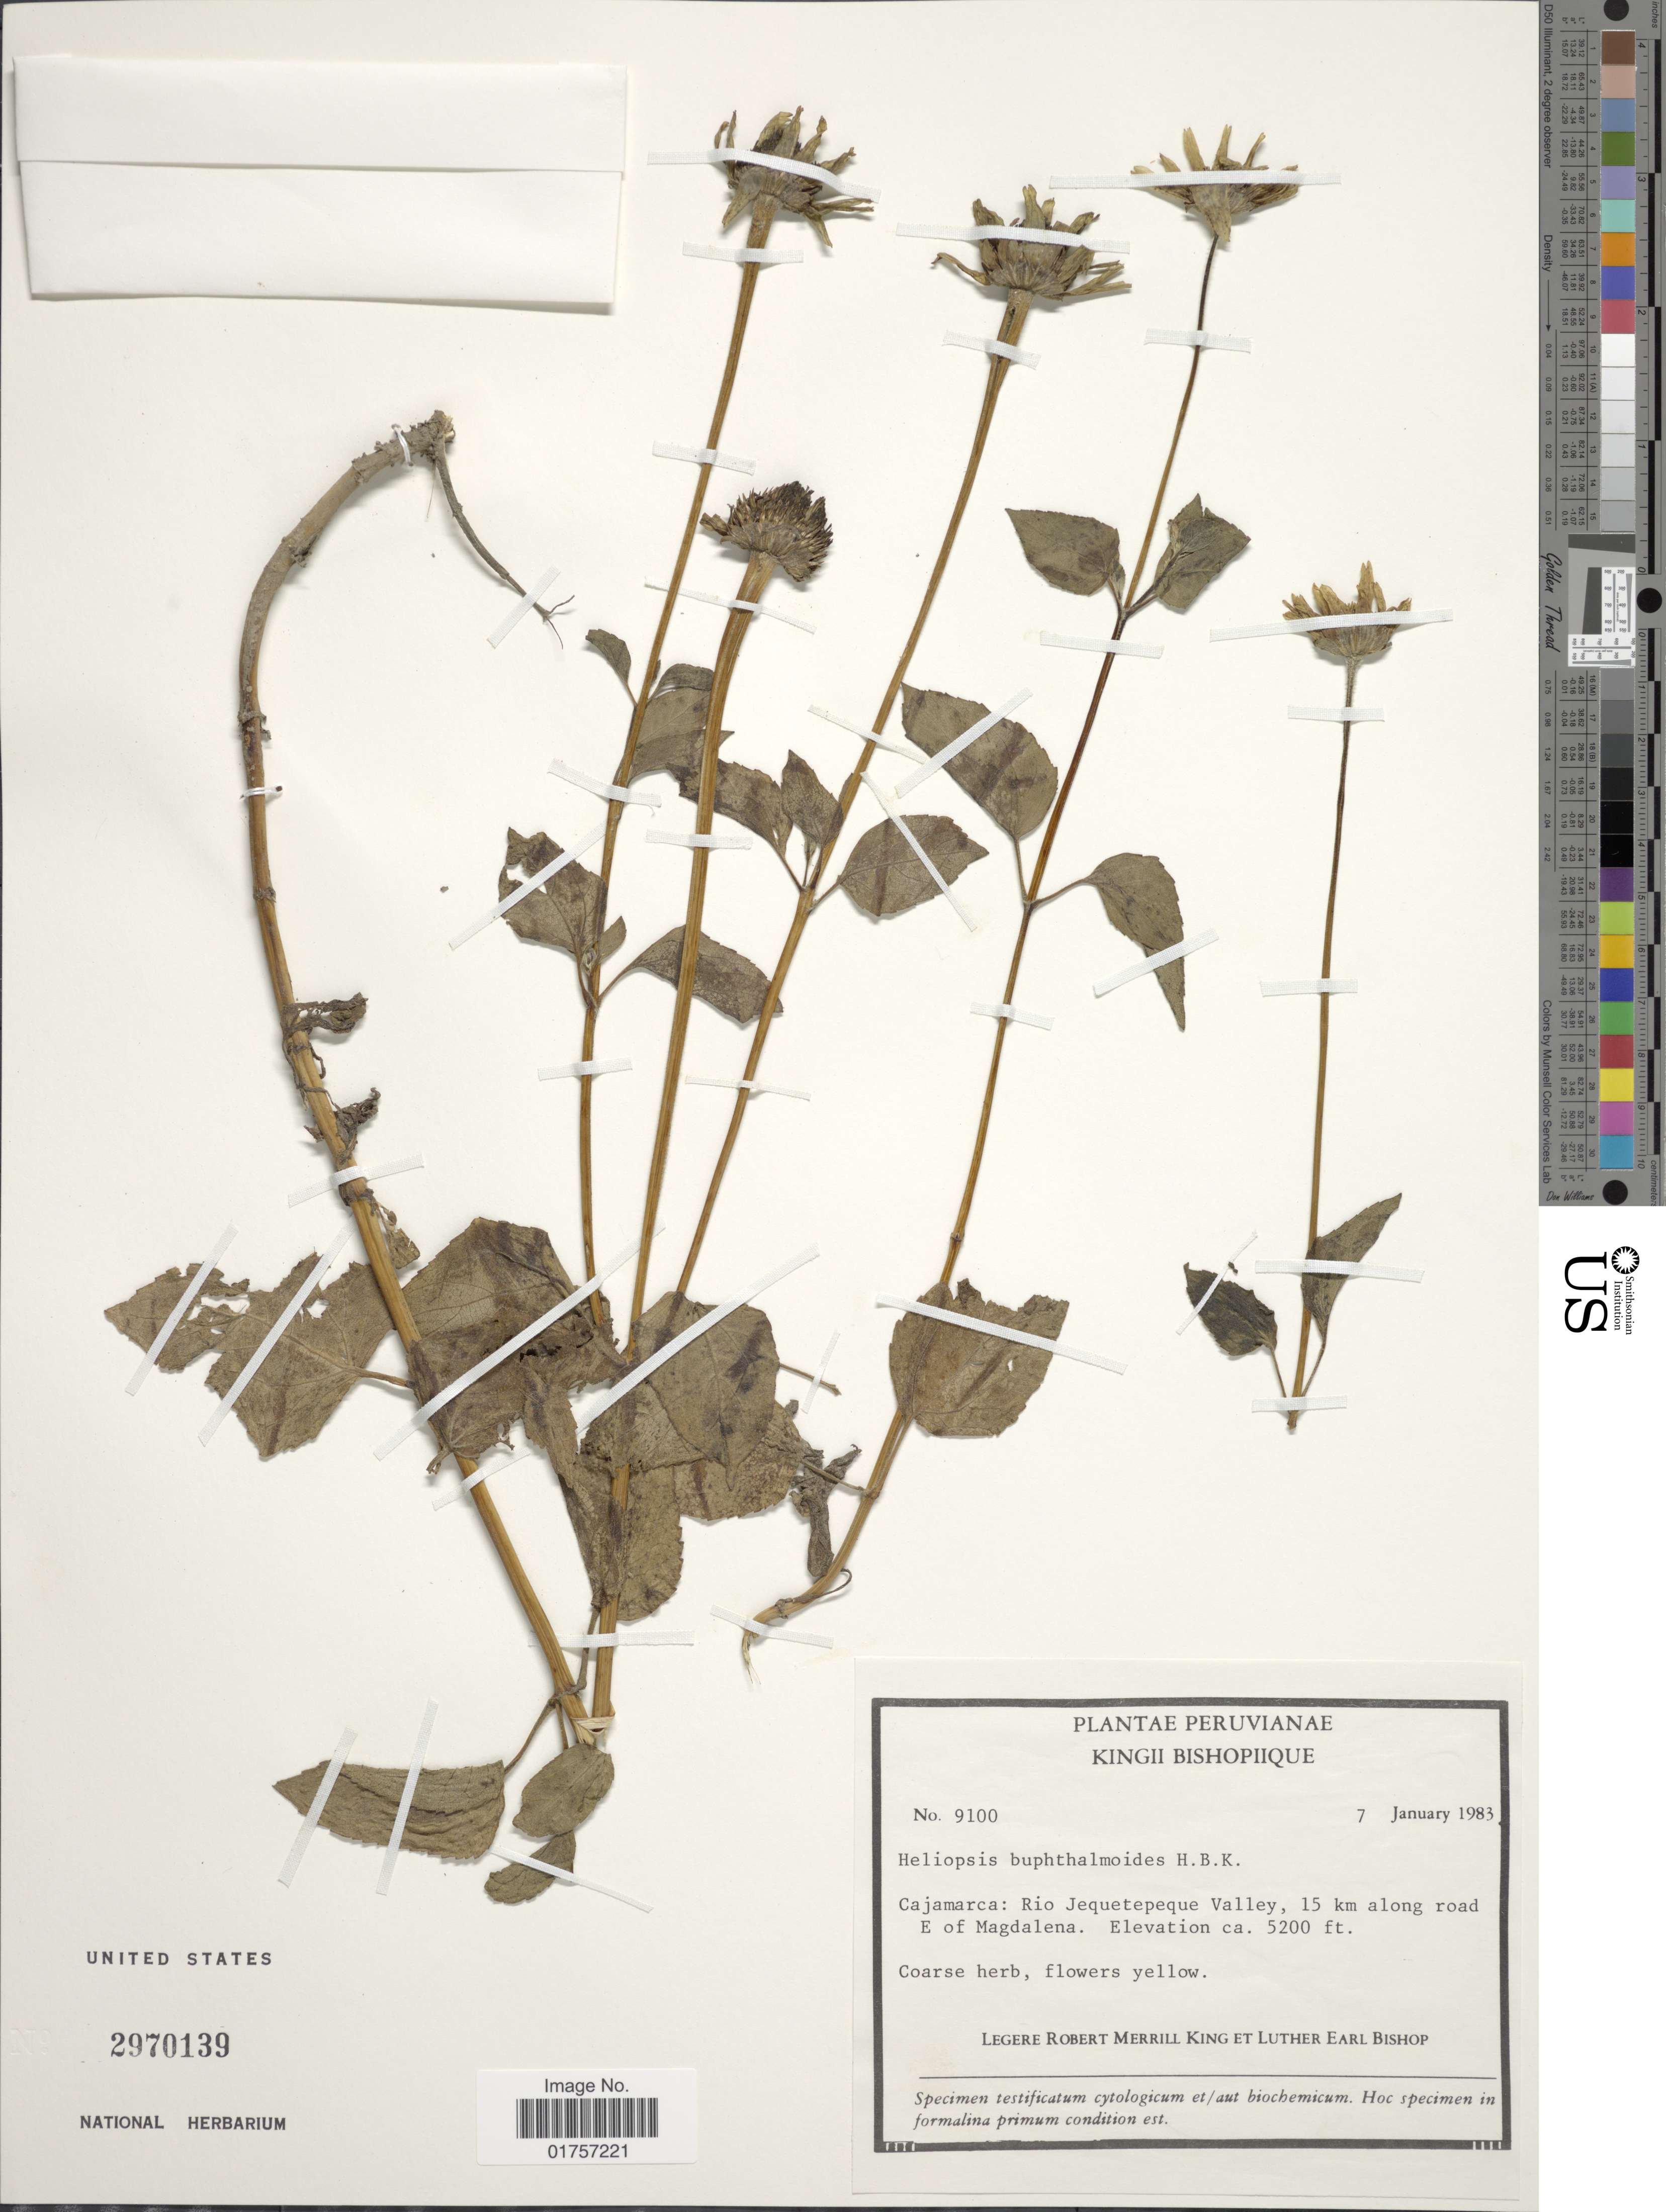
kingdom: Plantae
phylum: Tracheophyta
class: Magnoliopsida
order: Asterales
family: Asteraceae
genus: Heliopsis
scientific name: Heliopsis buphthalmoides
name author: (Jacq.) Dunal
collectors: R. M. King & L. E. Bishop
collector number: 9100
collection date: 1983-01-07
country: Peru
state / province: Cajamarca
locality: Rio Jequetepeque Valley, 15 km along road E of Magdalena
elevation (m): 1585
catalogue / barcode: US 2970139